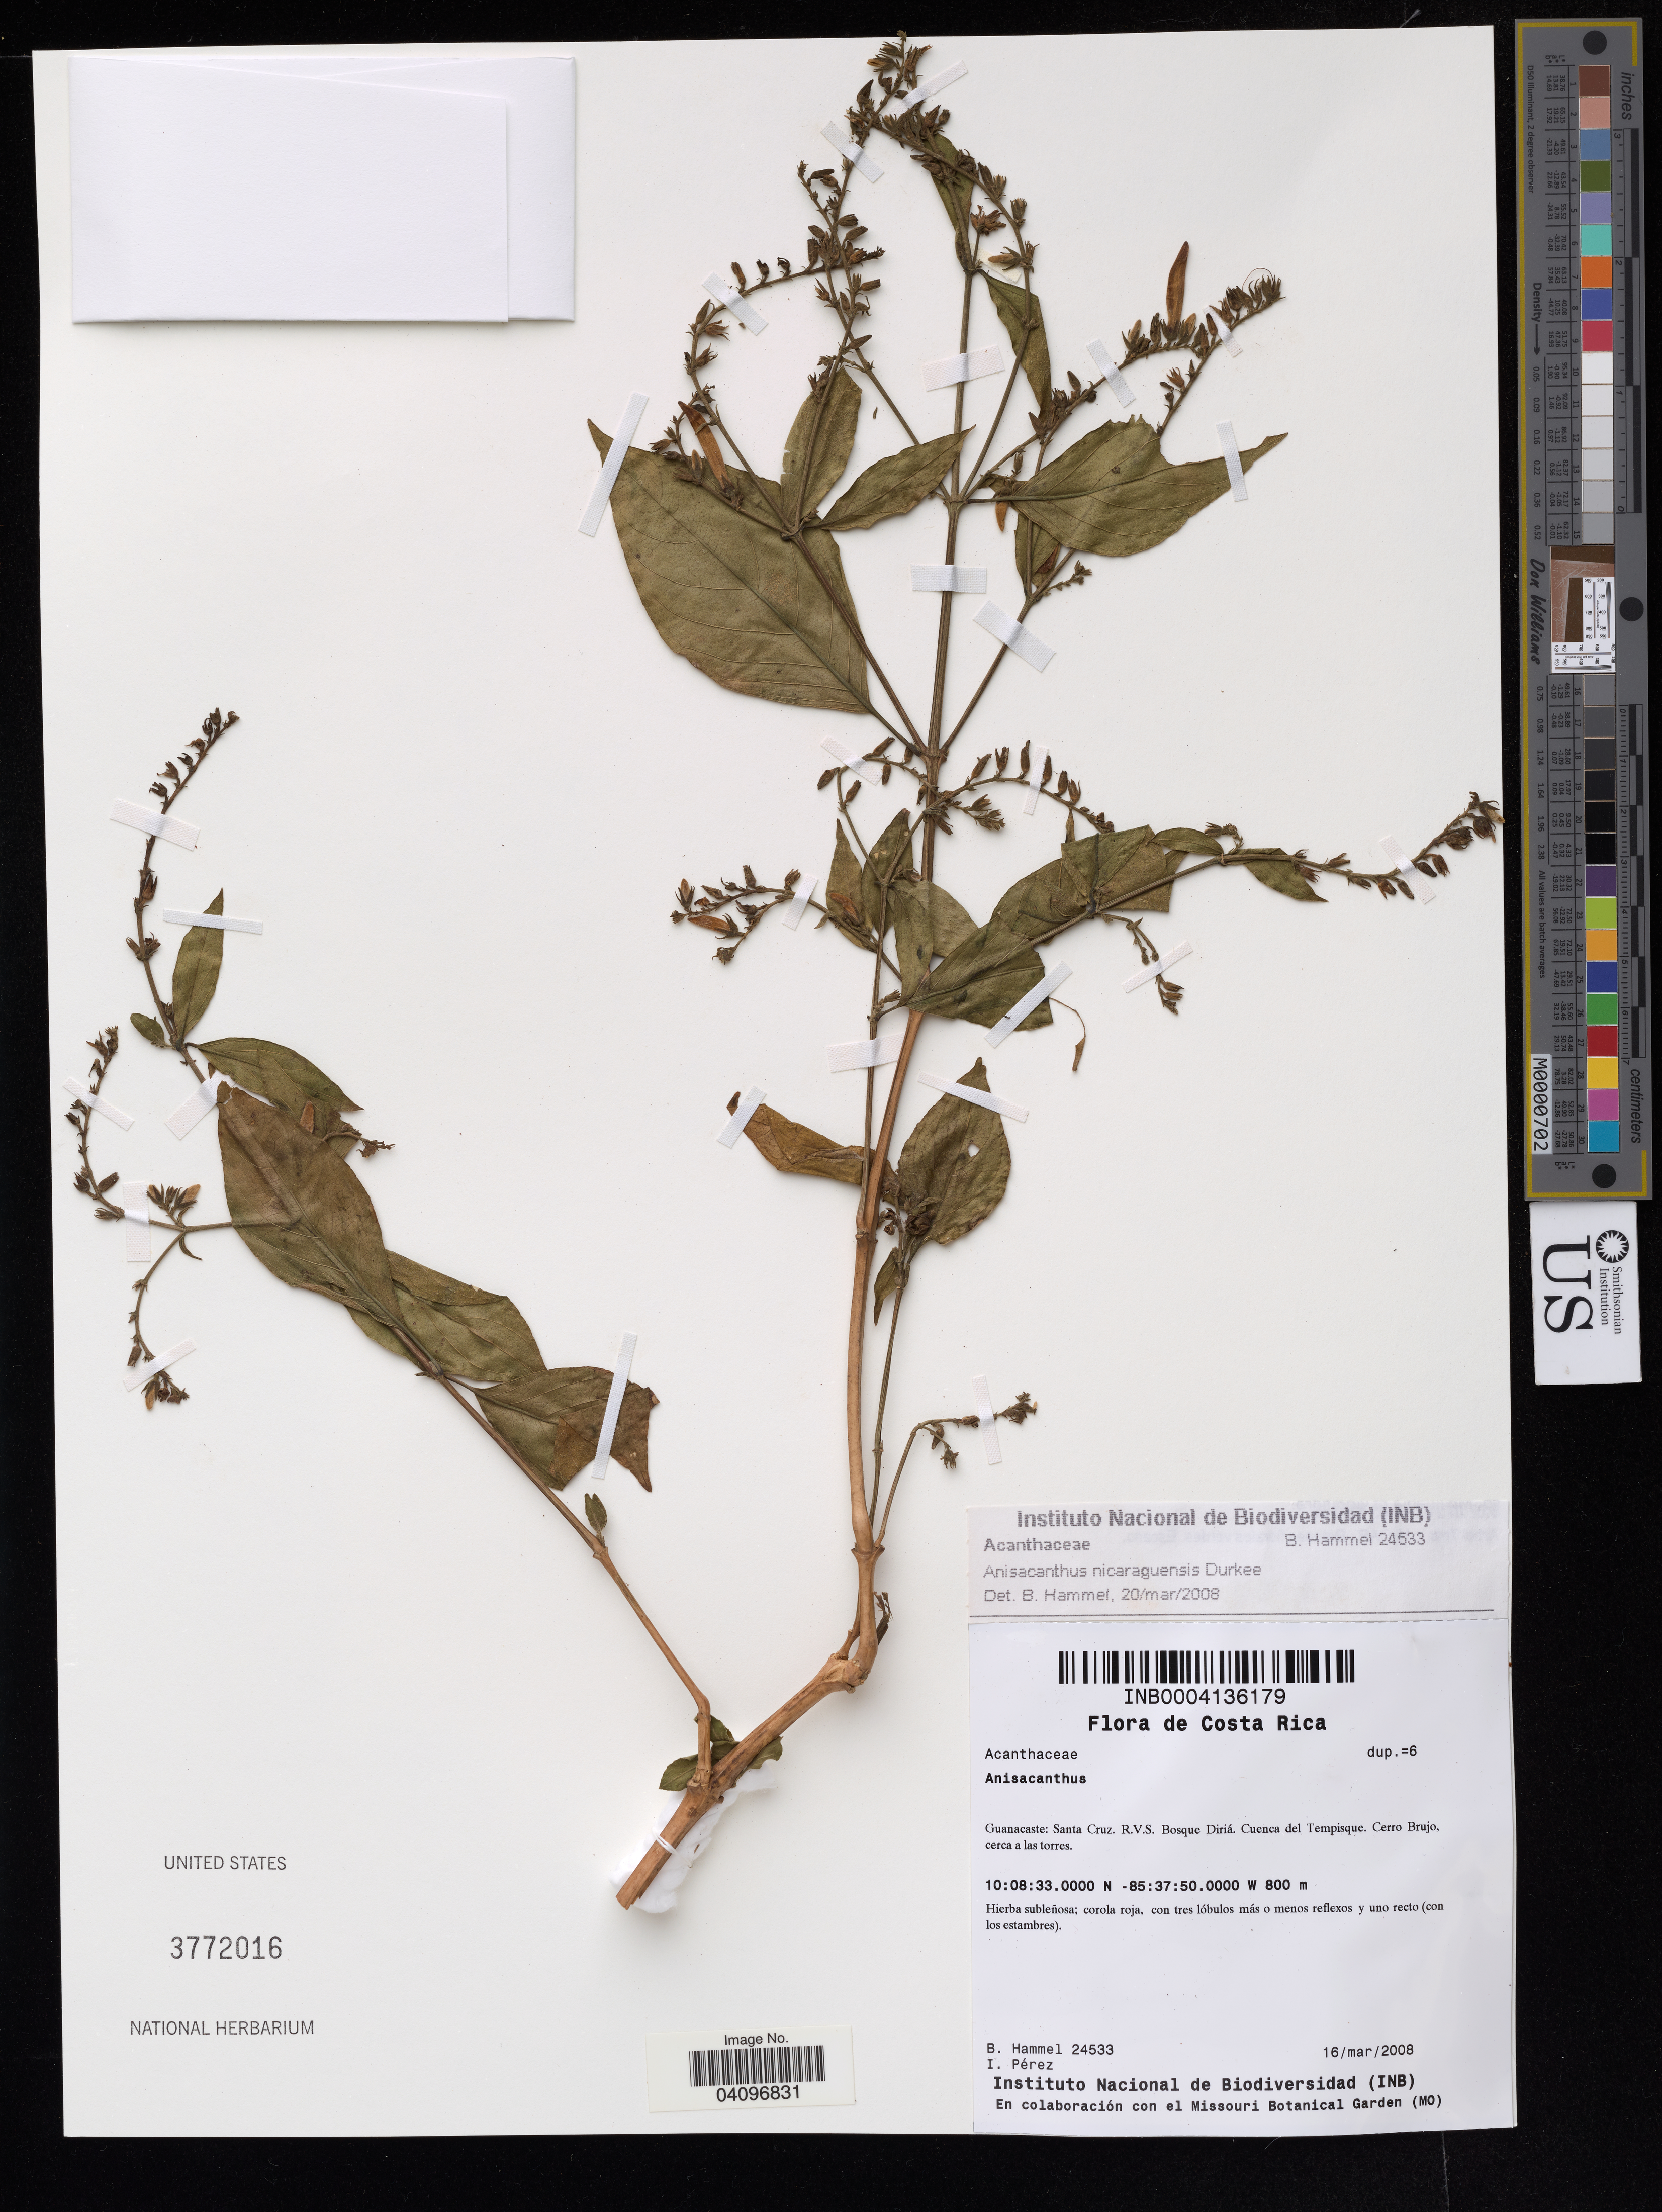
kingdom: Plantae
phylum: Tracheophyta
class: Magnoliopsida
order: Lamiales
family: Acanthaceae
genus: Anisacanthus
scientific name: Anisacanthus nicaraguensis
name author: Durkee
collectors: B. Hammel & I. Perez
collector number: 24533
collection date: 2008-03-16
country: Costa Rica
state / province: Guanacaste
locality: Santa Cruz. R.V.S. Bosque Diriá. Cuenca del Tempisque. Cerro Brujo, cerca a las torres.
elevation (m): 800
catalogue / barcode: US 3772016